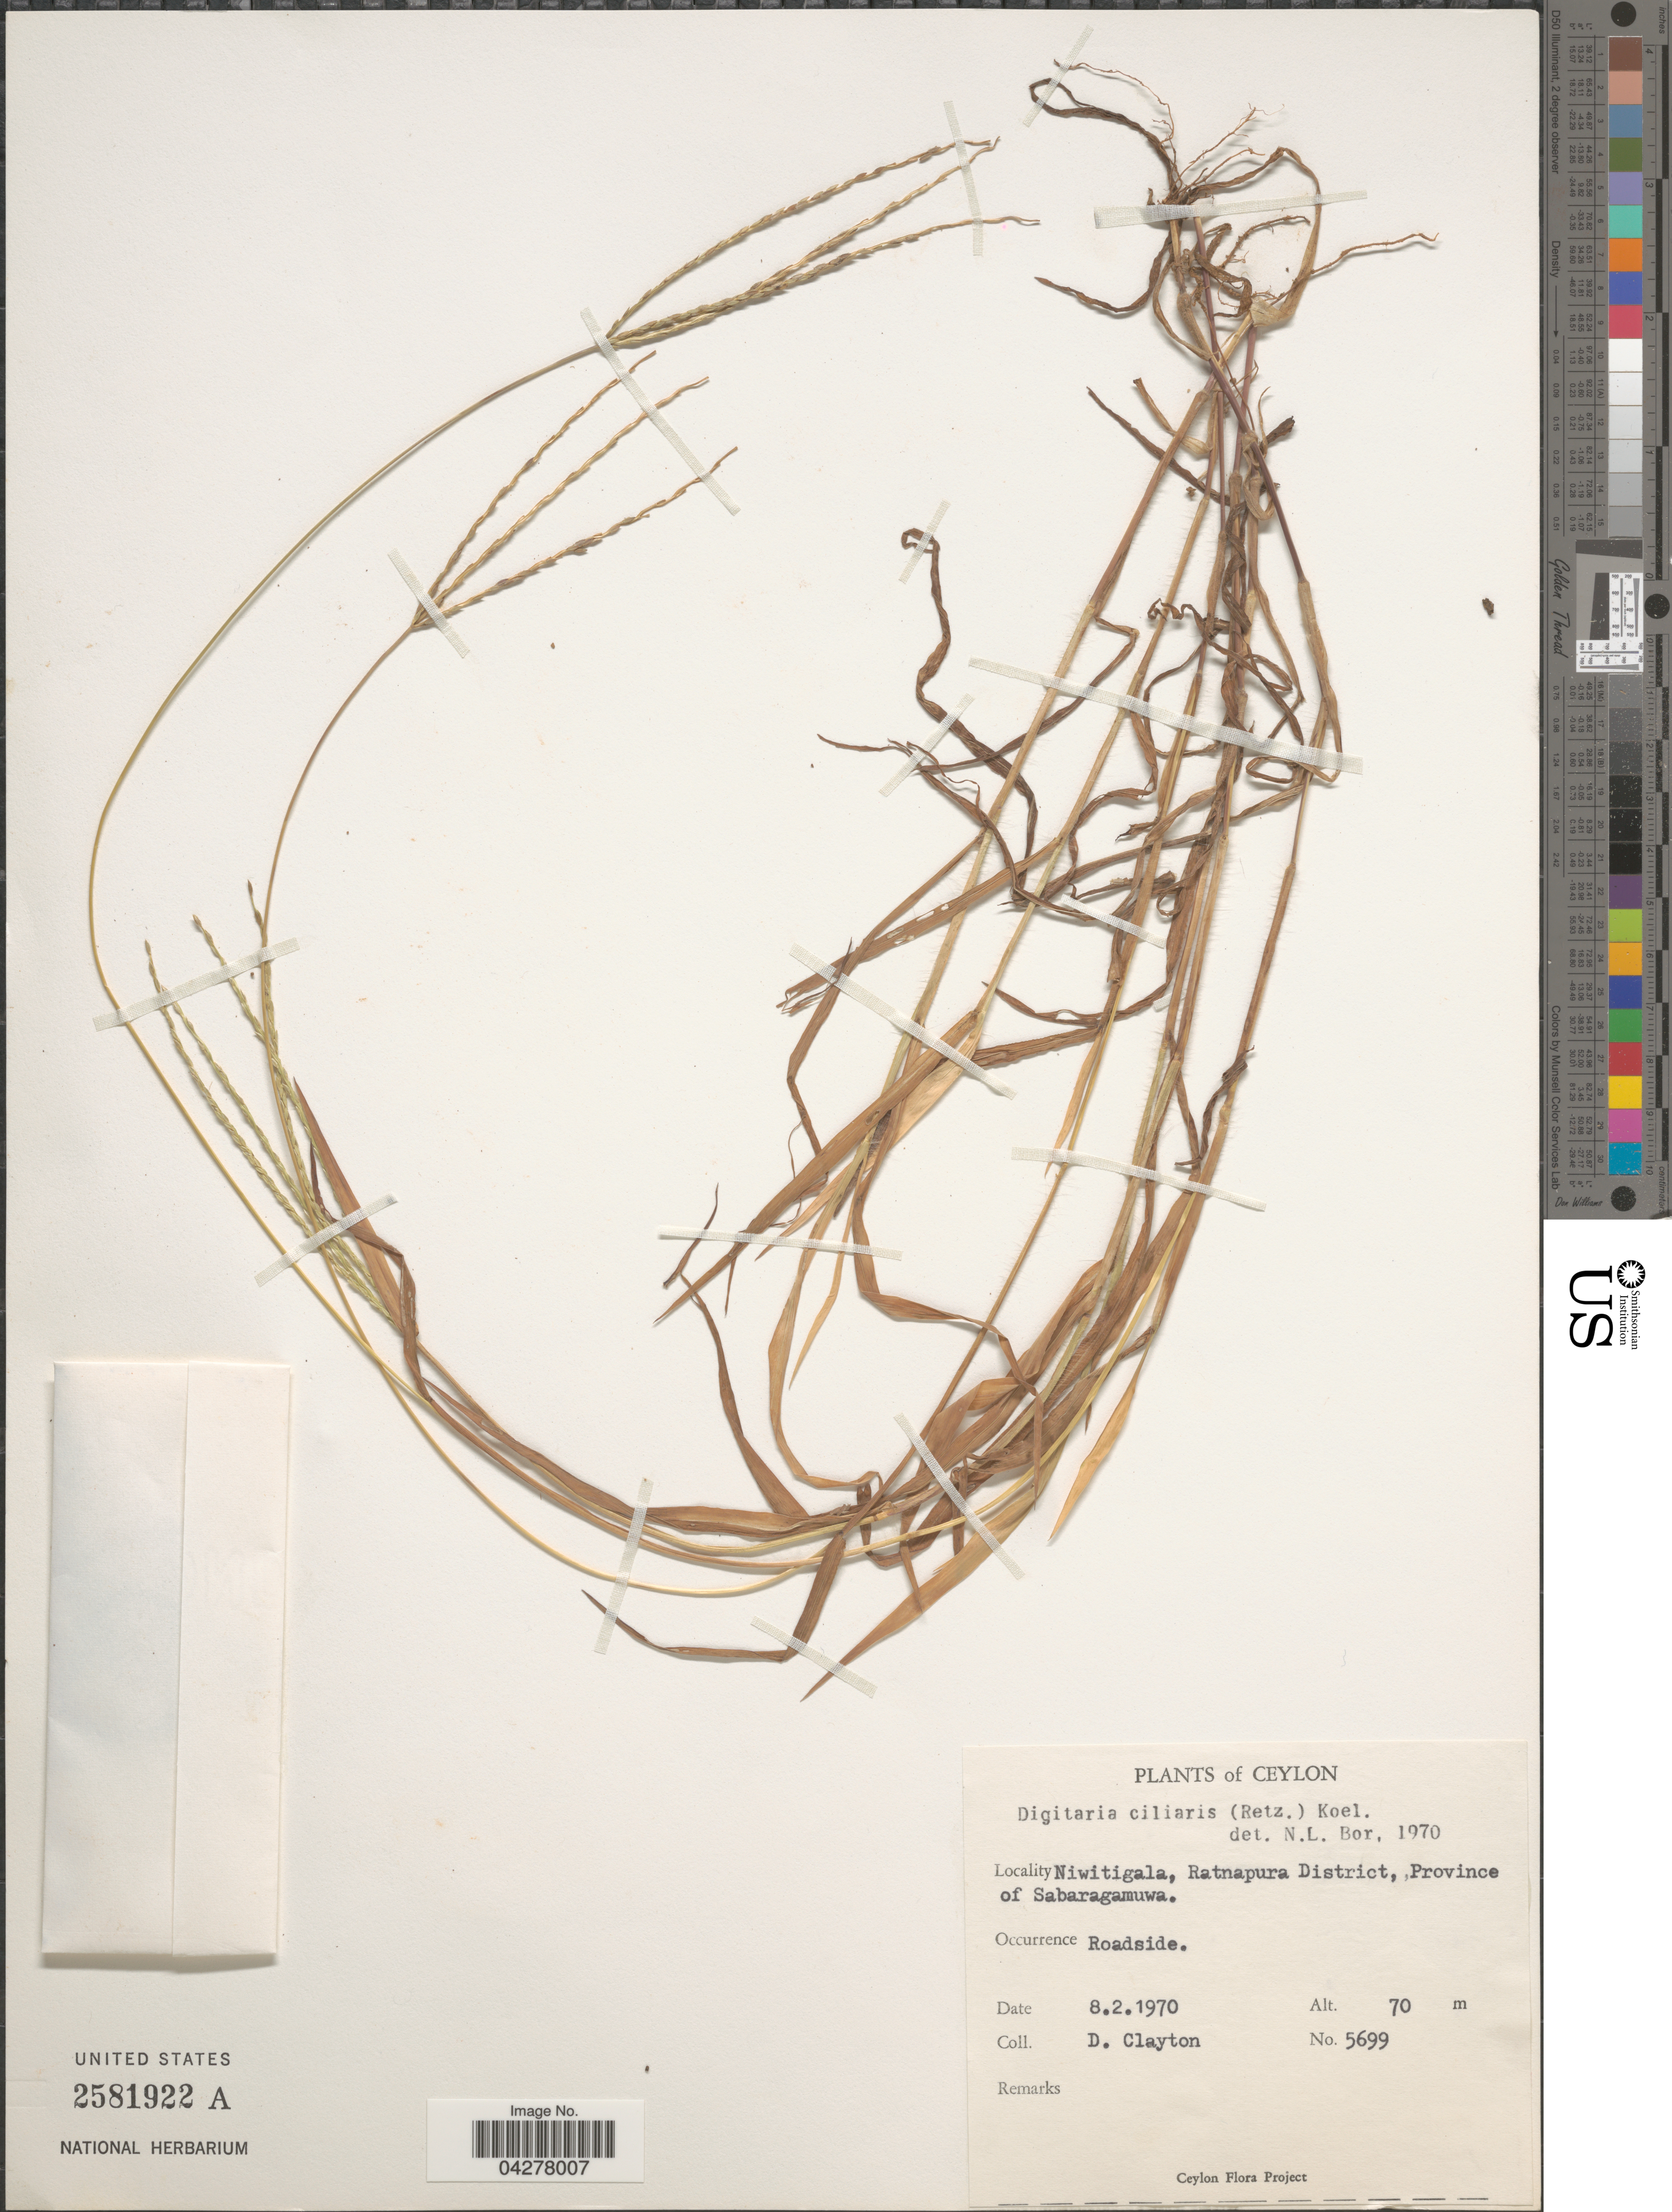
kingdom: Plantae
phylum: Tracheophyta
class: Liliopsida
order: Poales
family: Poaceae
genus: Digitaria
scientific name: Digitaria ciliaris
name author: (Retz.) Koeler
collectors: D. Clayton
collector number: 5699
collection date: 1970-02-08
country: Sri Lanka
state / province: Sabaragamuwa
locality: Ceylon. Niwitigala, Ratnapura District. Roadside.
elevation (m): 70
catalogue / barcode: US 2581922A